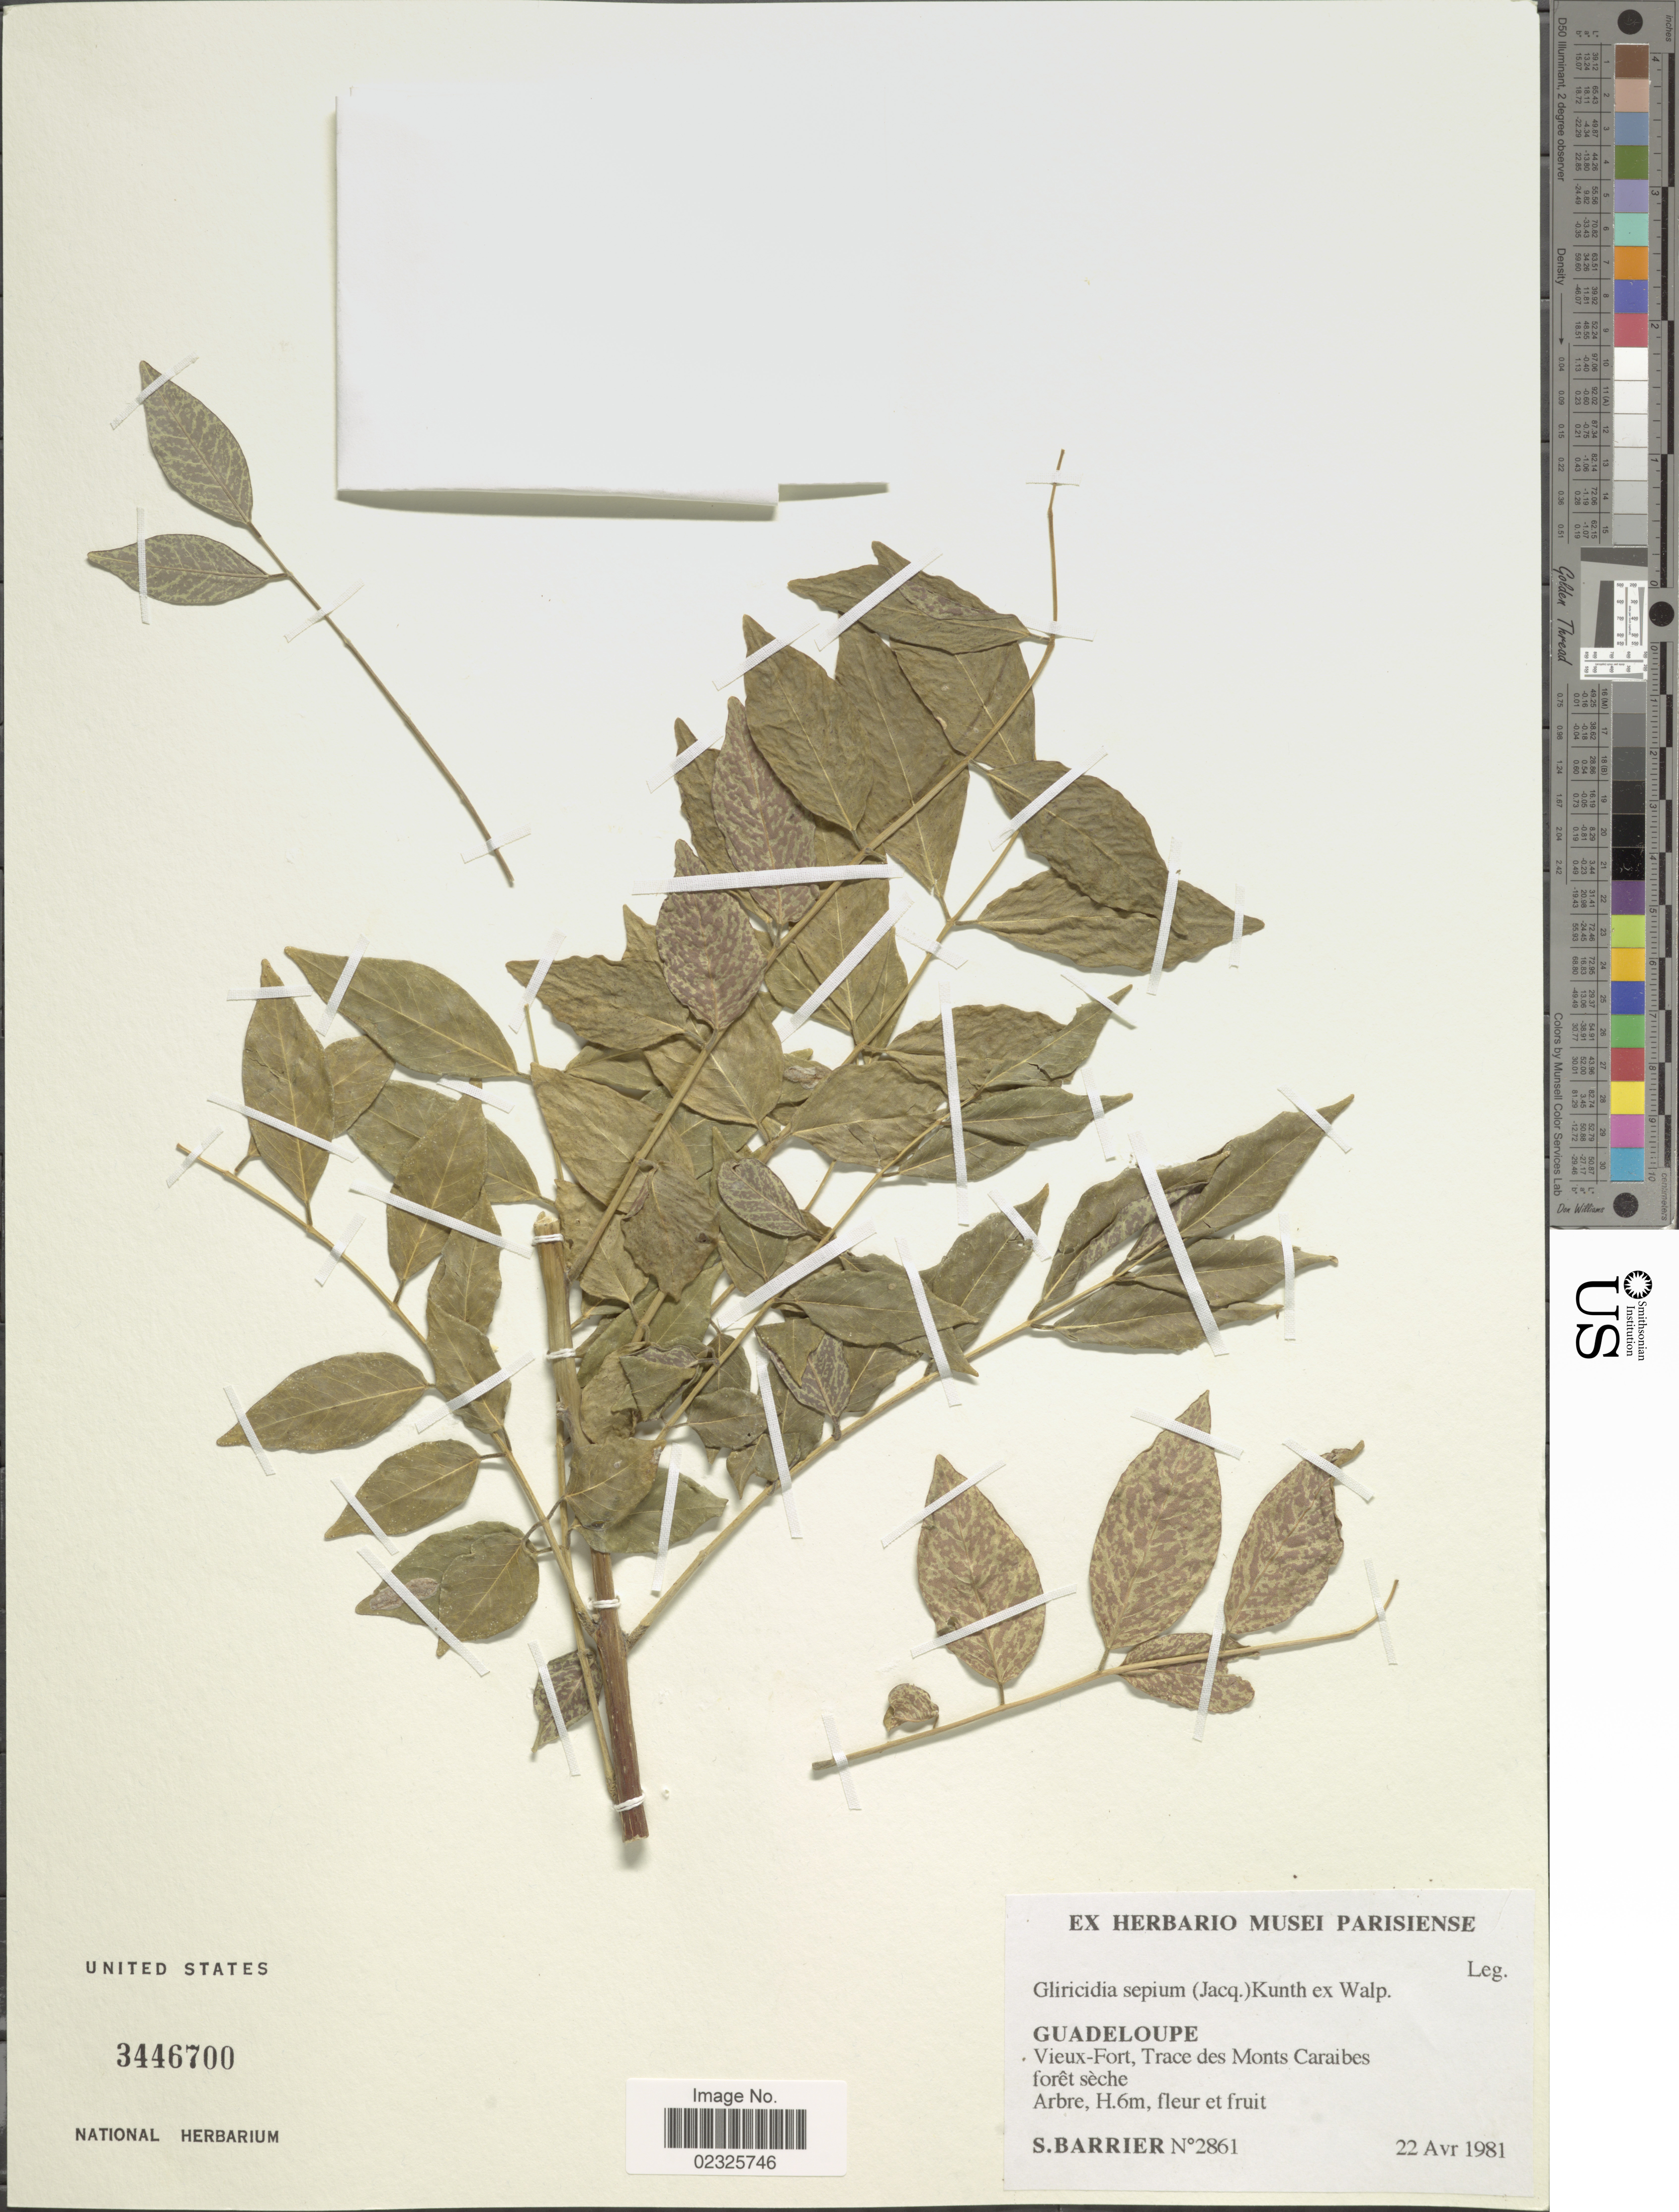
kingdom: Plantae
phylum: Tracheophyta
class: Magnoliopsida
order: Fabales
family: Fabaceae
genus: Gliricidia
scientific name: Gliricidia sepium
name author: (Jacq.) Kunth ex Walp.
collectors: S. Barrier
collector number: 2861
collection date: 1981-04-22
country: Guadeloupe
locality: Vieux- Fort, Trace des Monts Caraibes foret seche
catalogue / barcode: US 3446700